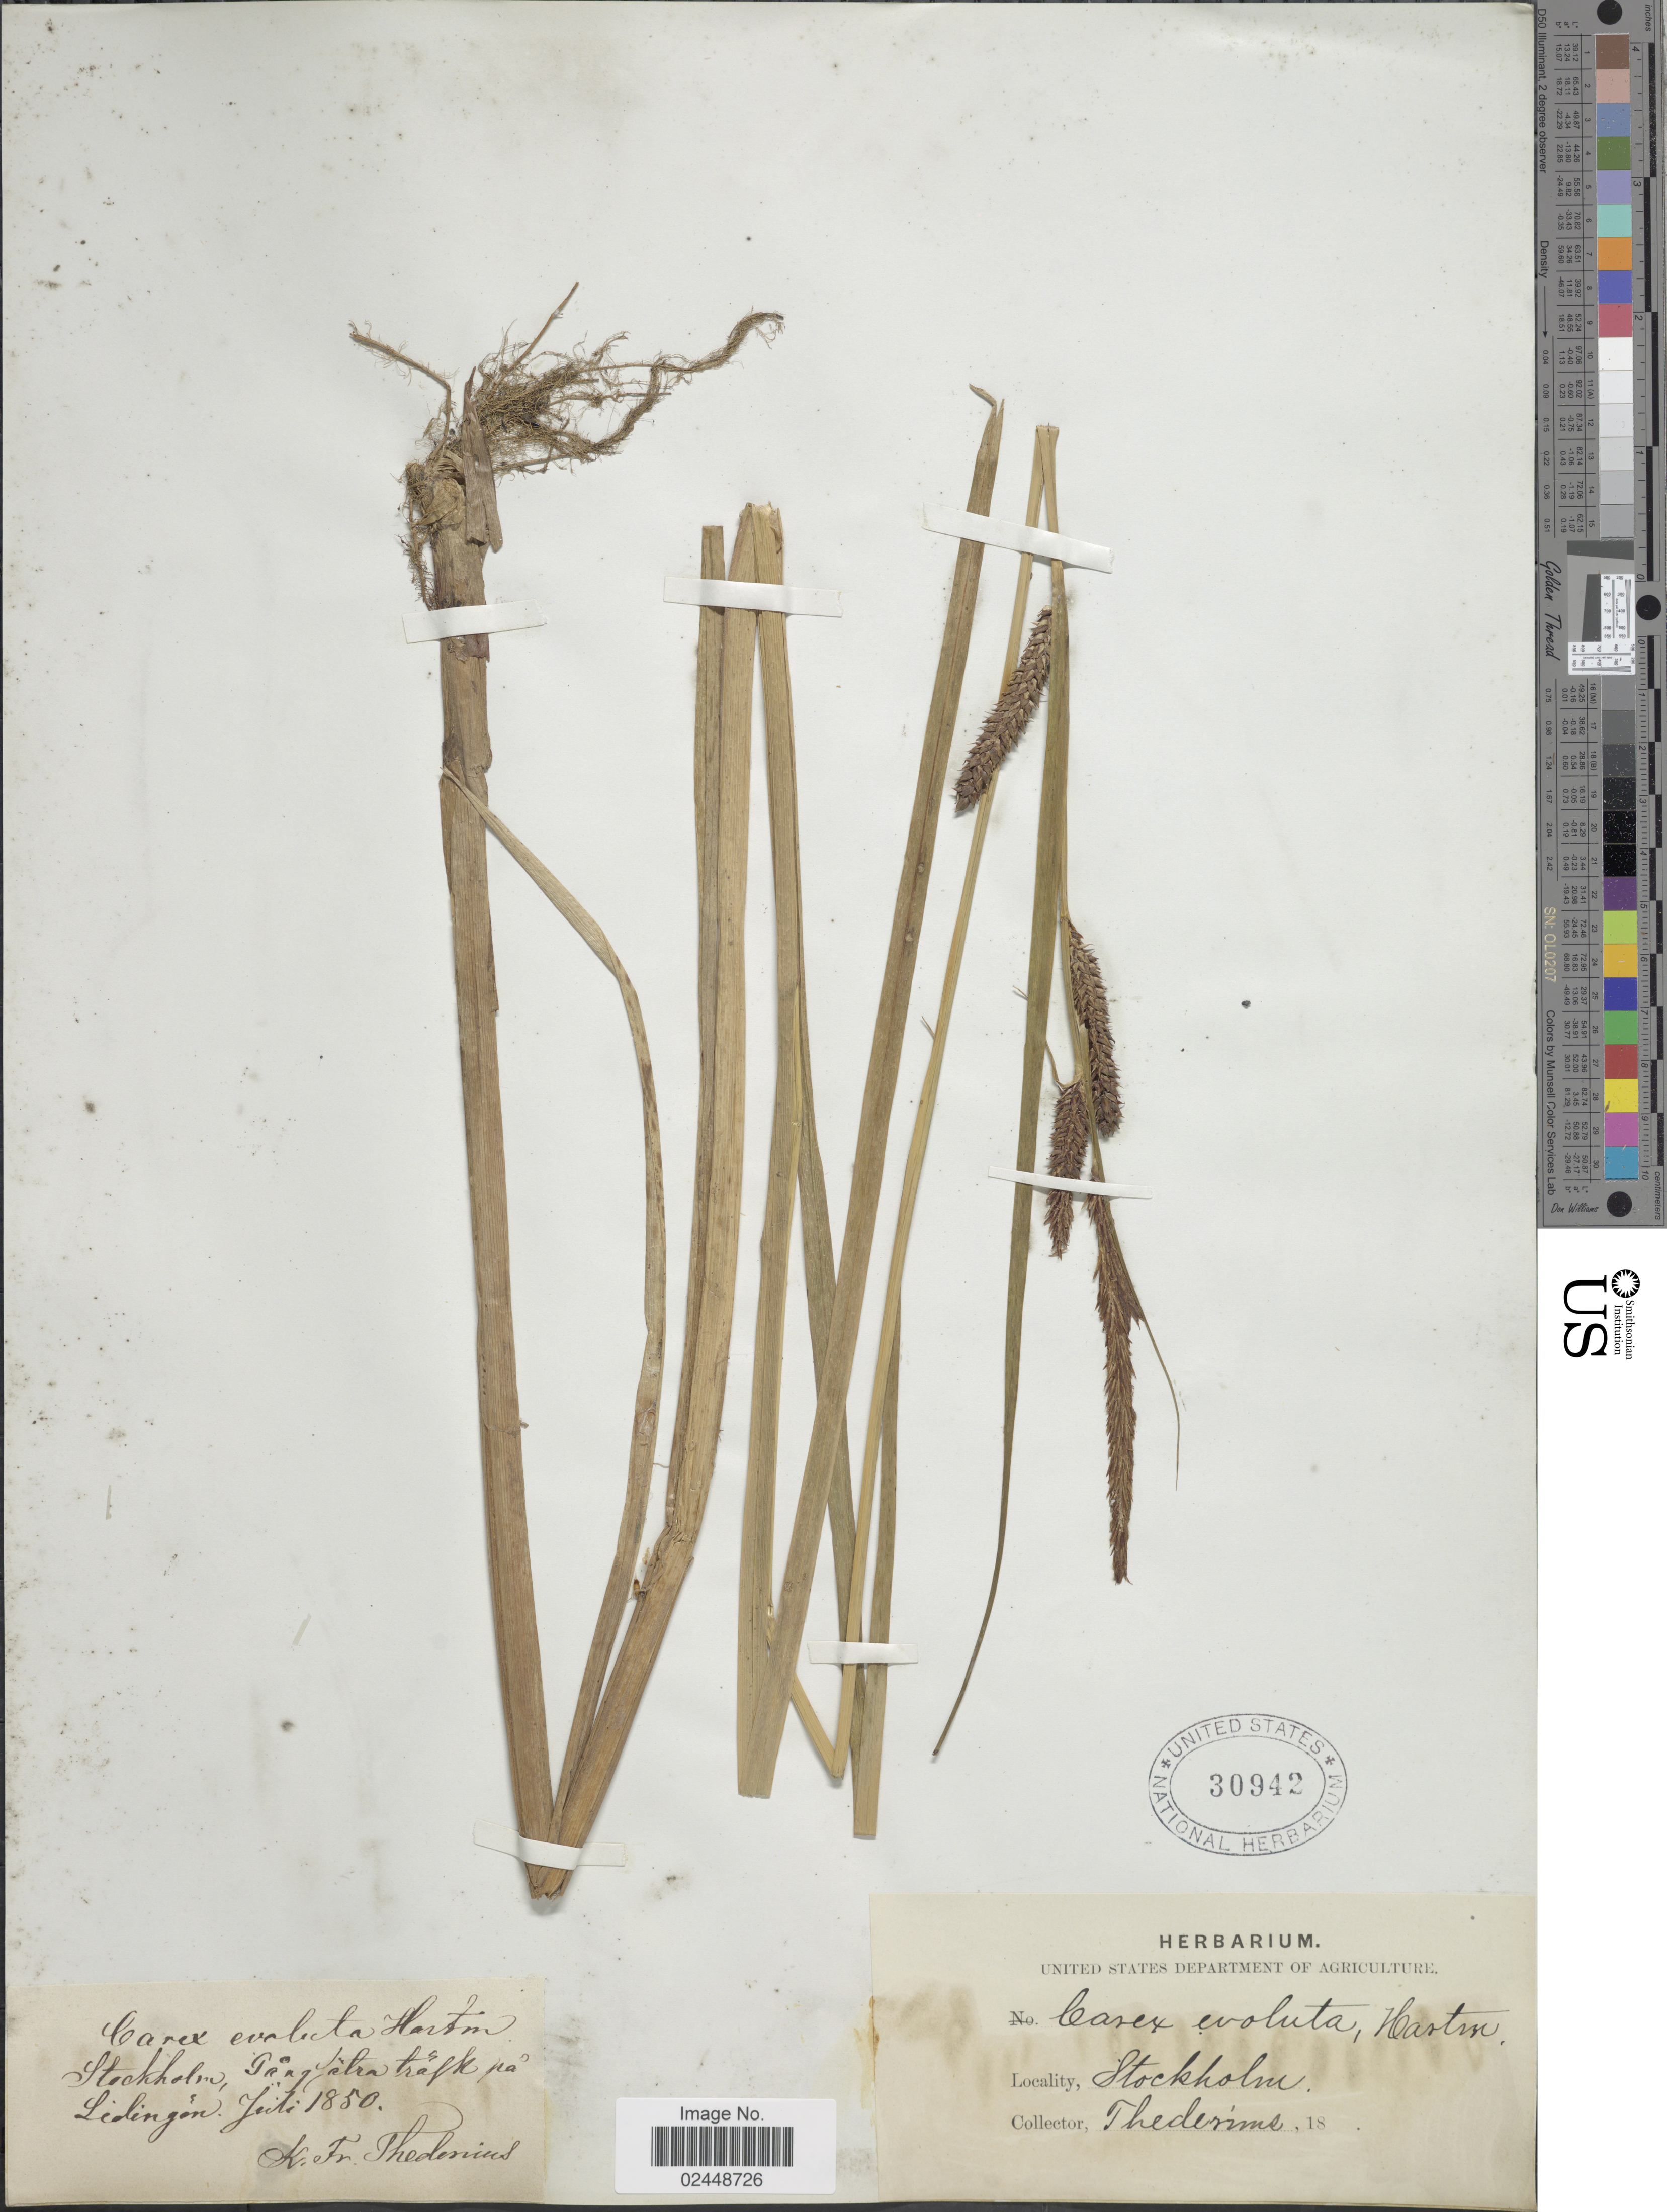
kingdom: Plantae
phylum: Tracheophyta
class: Liliopsida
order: Poales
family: Cyperaceae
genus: Carex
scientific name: Carex x evoluta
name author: Hartm.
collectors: K. Thedenius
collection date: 1850-07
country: Sweden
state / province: Stockholm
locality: Stockholm, Prag atra trafk pa Ledingen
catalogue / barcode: US 30942